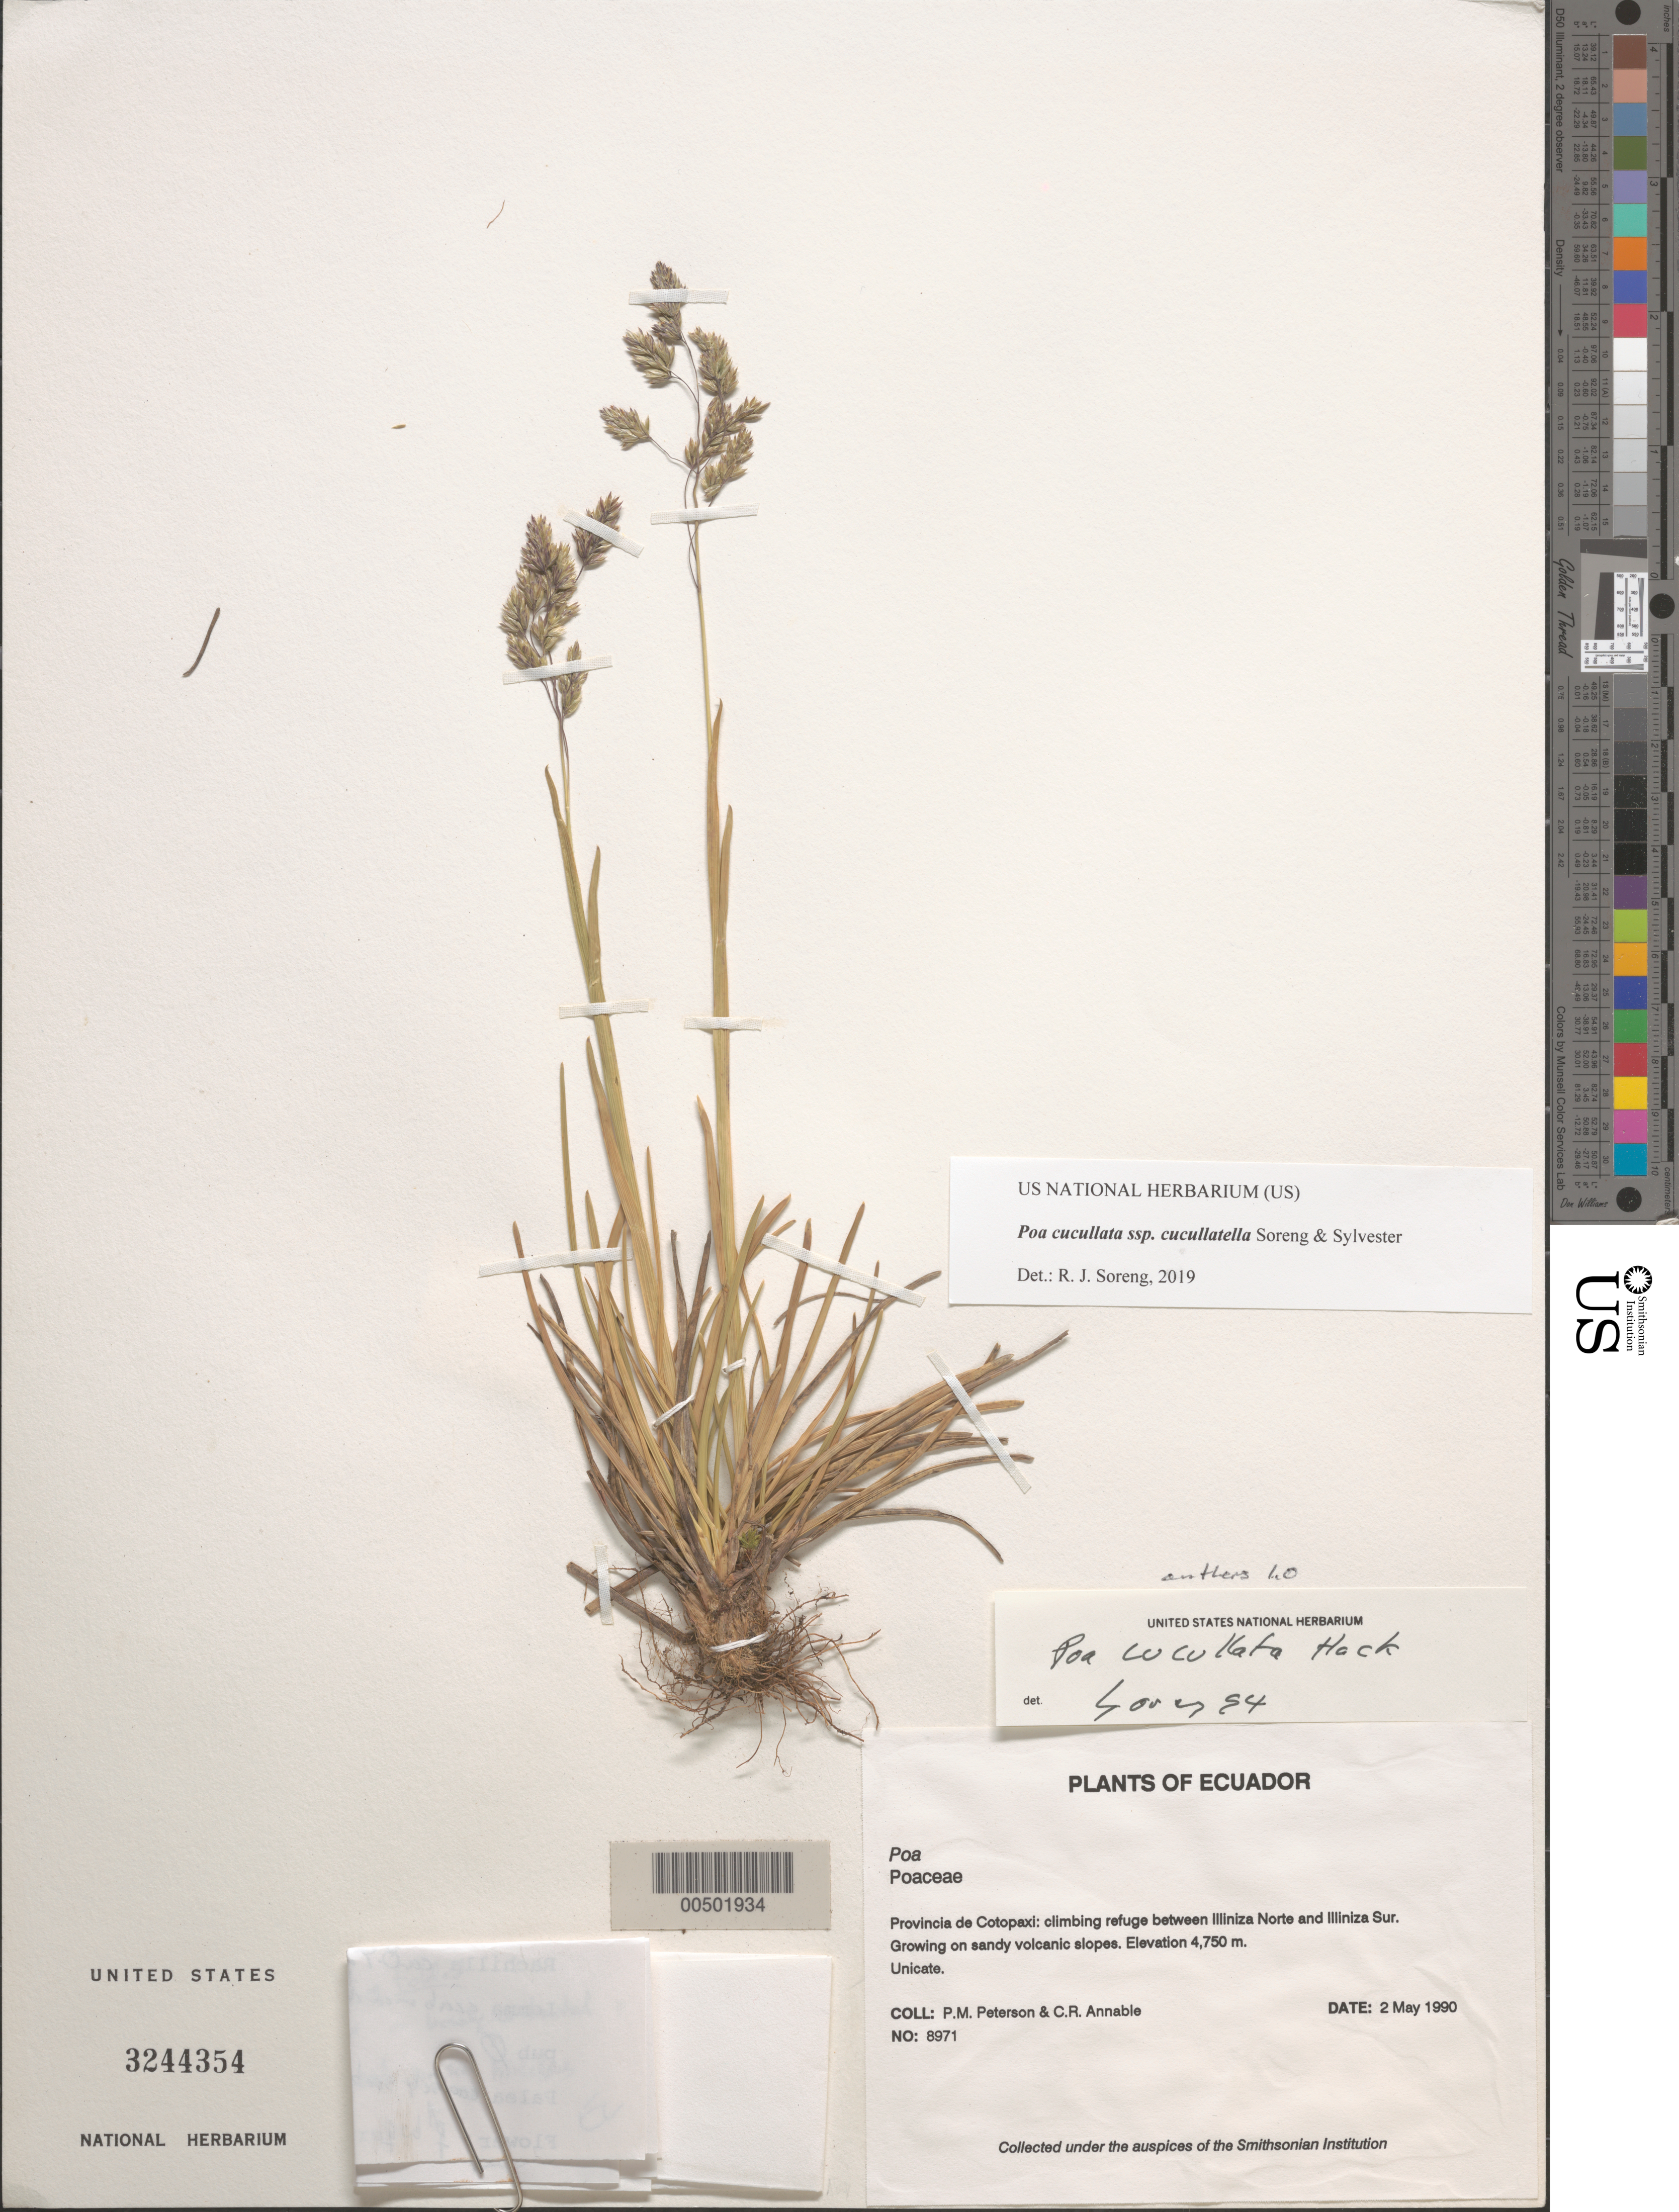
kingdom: Plantae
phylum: Tracheophyta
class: Liliopsida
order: Poales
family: Poaceae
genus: Poa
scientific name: Poa cucullata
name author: Hack. in Sodiro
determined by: Soreng, Robert J., Research Associate (BOT), Smithsonian Institution - National Museum of Natural History (UNITED STATES)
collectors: P. M. Peterson & C. R. Annable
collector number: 08971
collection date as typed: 02 May 1990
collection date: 1990-05-02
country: Ecuador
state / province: Cotopaxi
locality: Climbing refuge between Illiniza Norte and Illiniza Sur.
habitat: Growing on sandy volcanic slopes.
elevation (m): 4750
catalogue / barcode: US 3244354